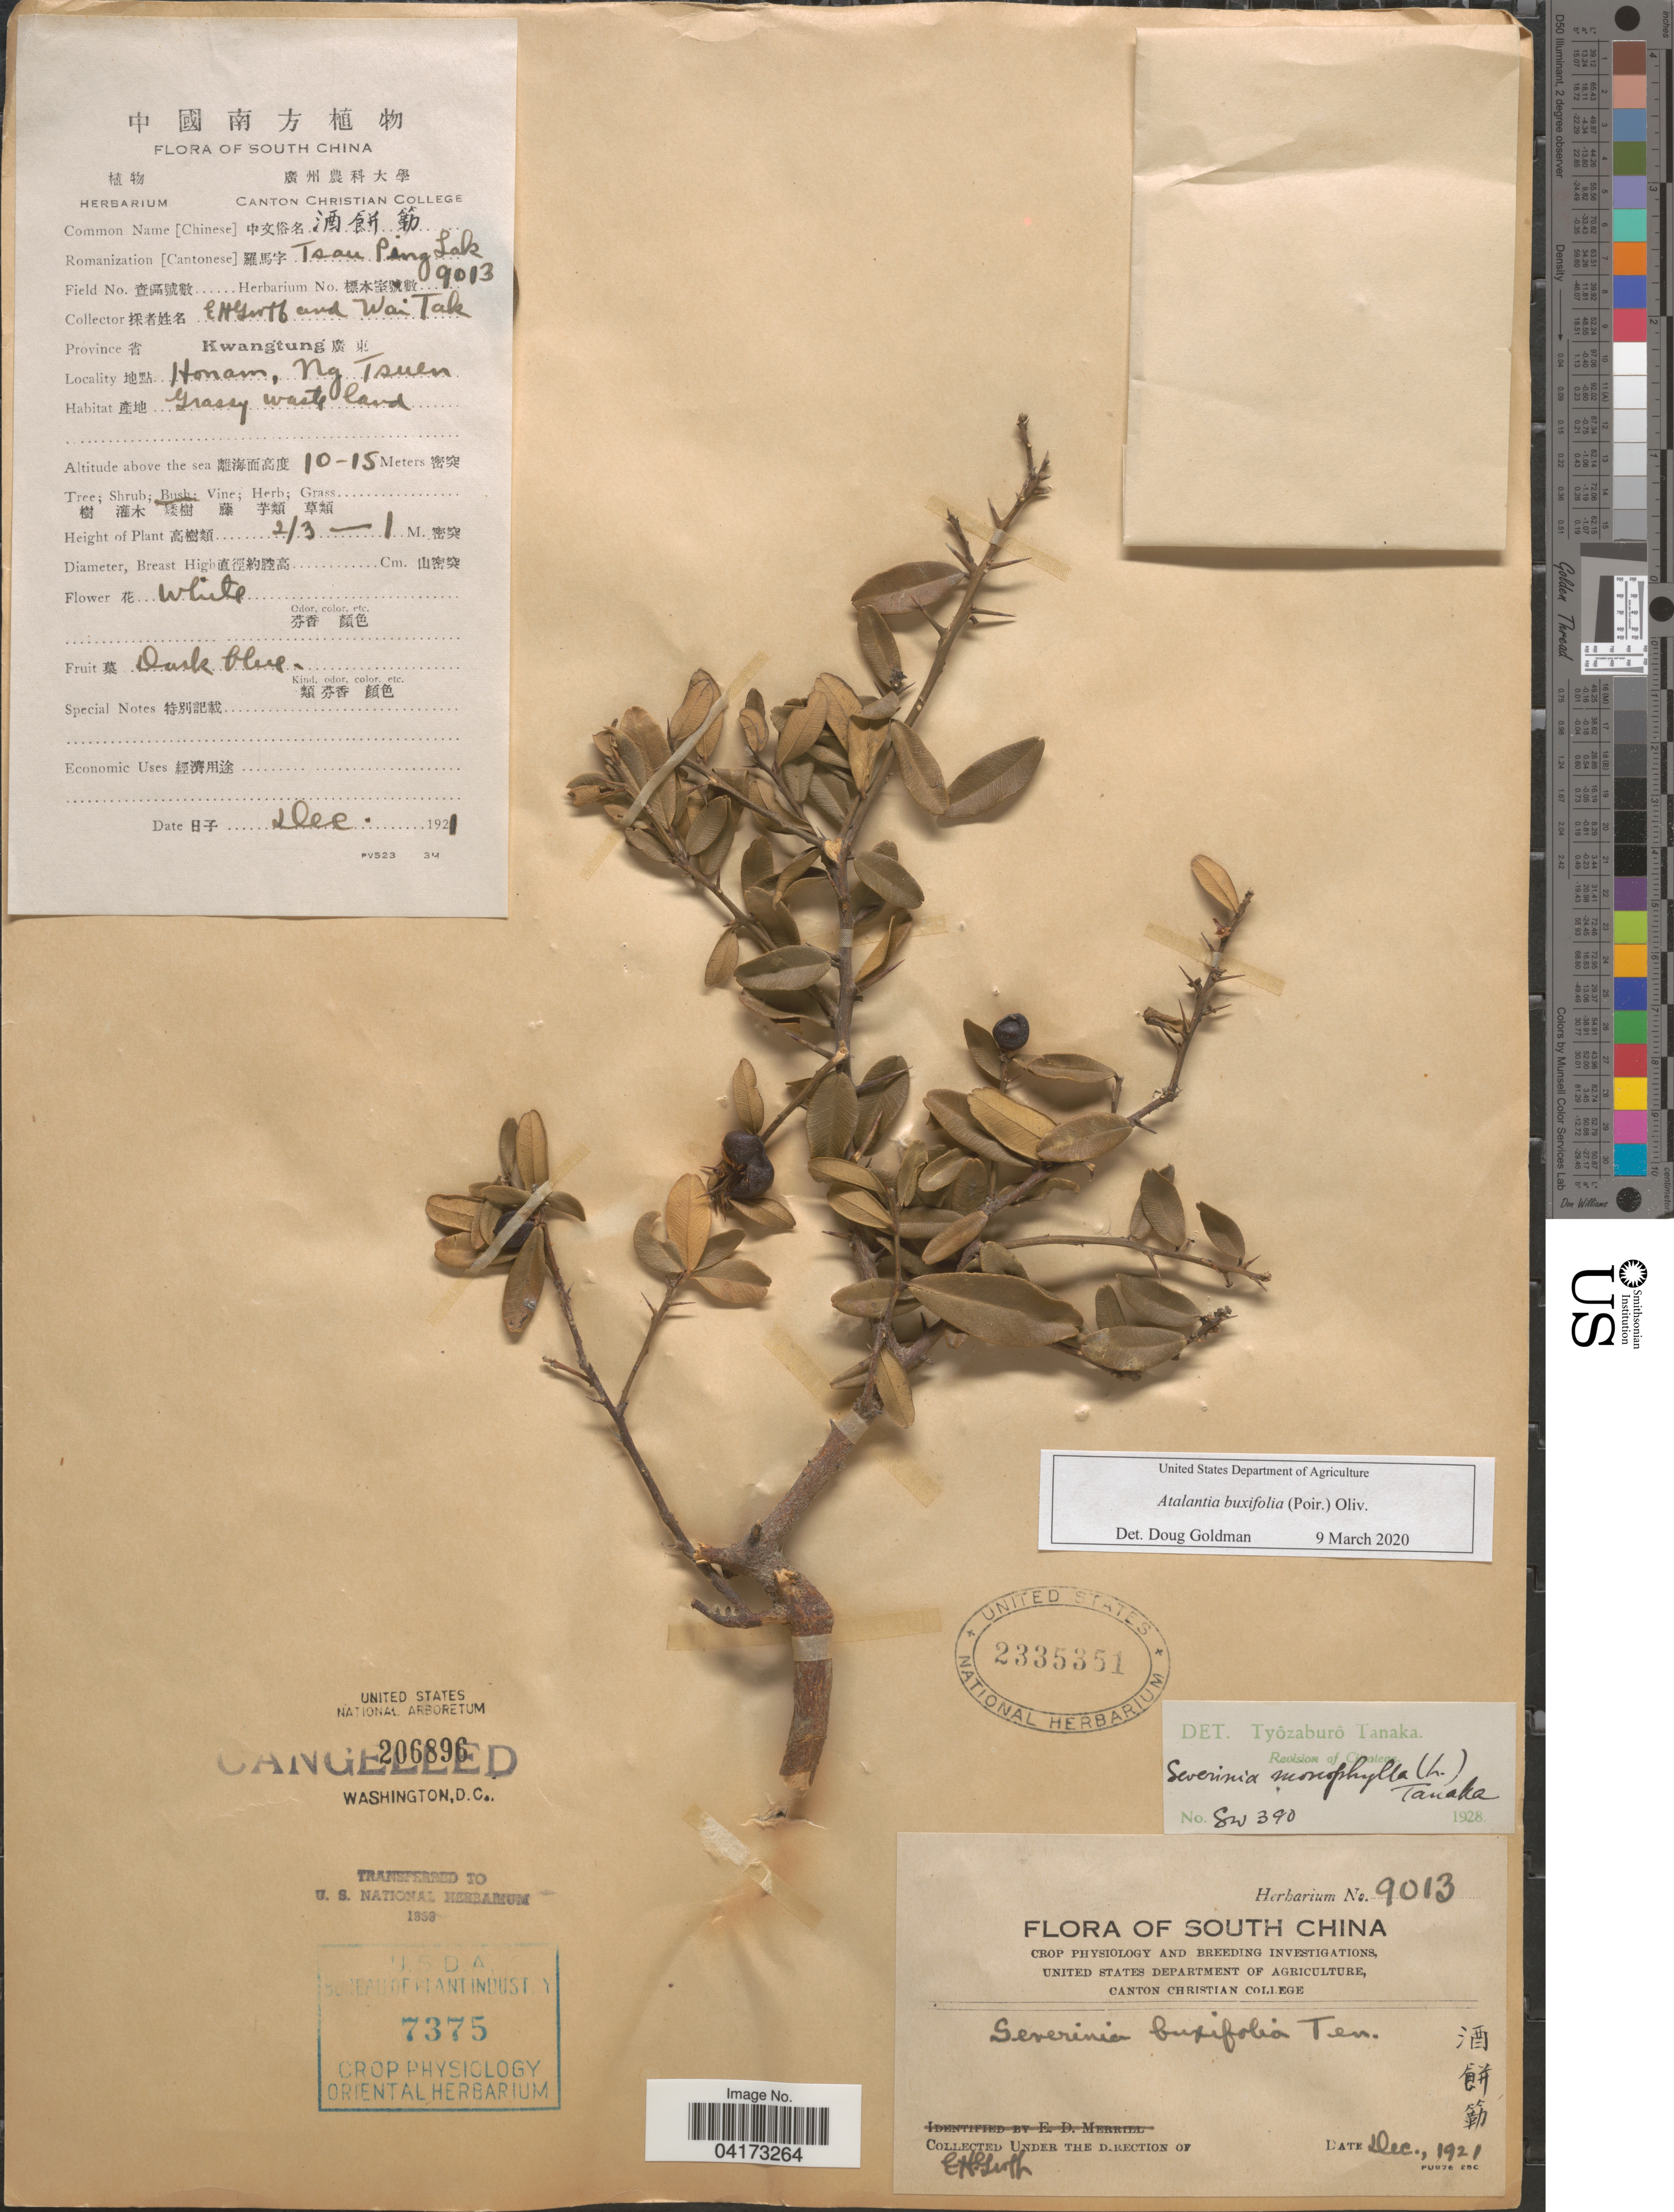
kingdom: Plantae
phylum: Tracheophyta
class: Magnoliopsida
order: Sapindales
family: Rutaceae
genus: Atalantia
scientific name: Atalantia buxifolia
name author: (Poir.) Oliv.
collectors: E. Groff & Wai Tak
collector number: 9013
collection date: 1921-12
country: China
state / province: Guangdong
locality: South China. Province Kwangtung. Honam, Ng Tsuen.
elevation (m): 10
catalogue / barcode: US 2335351